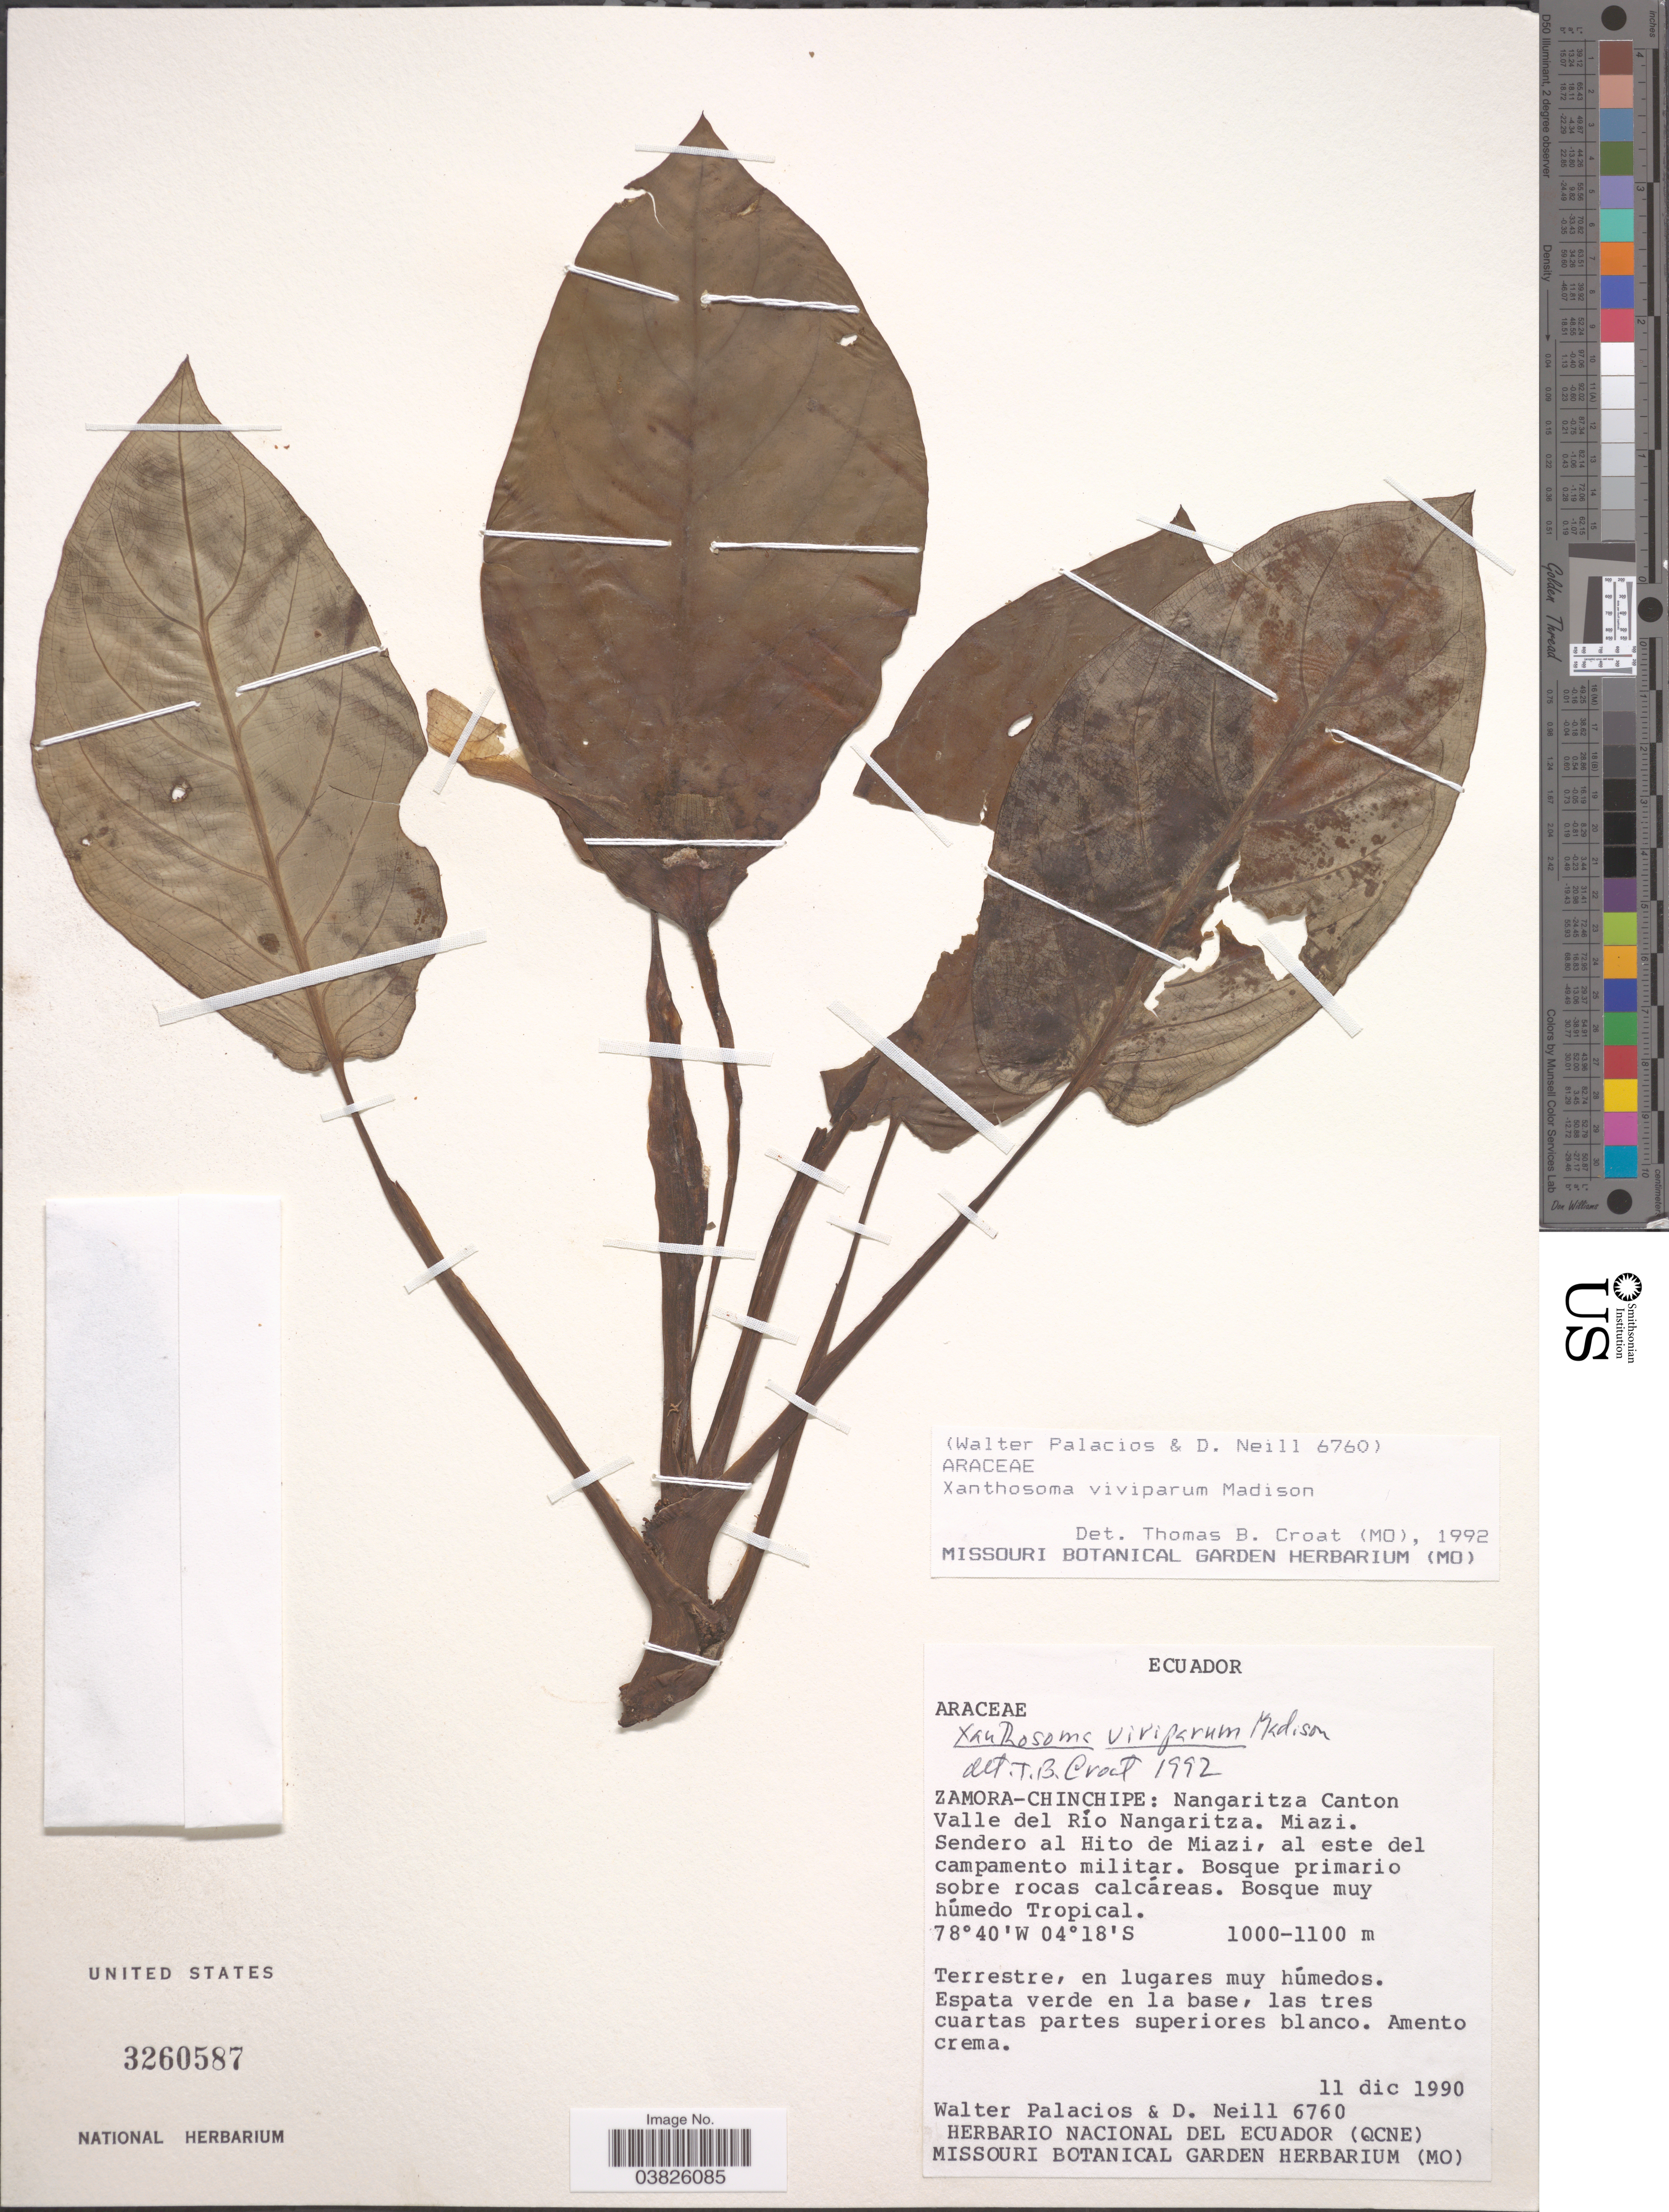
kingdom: Plantae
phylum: Tracheophyta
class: Liliopsida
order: Alismatales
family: Araceae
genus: Xanthosoma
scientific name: Xanthosoma viviparum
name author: Madison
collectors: W. Palacios & D. Neill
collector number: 6760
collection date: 1990-12-11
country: Ecuador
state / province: Zamora-Chinchipe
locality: Nangaritza Canton Valle del Río Nangaritza. Miazi. Sendero al Hito de Miazi, al este del campamento militar.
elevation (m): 1000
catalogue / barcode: US 3260587